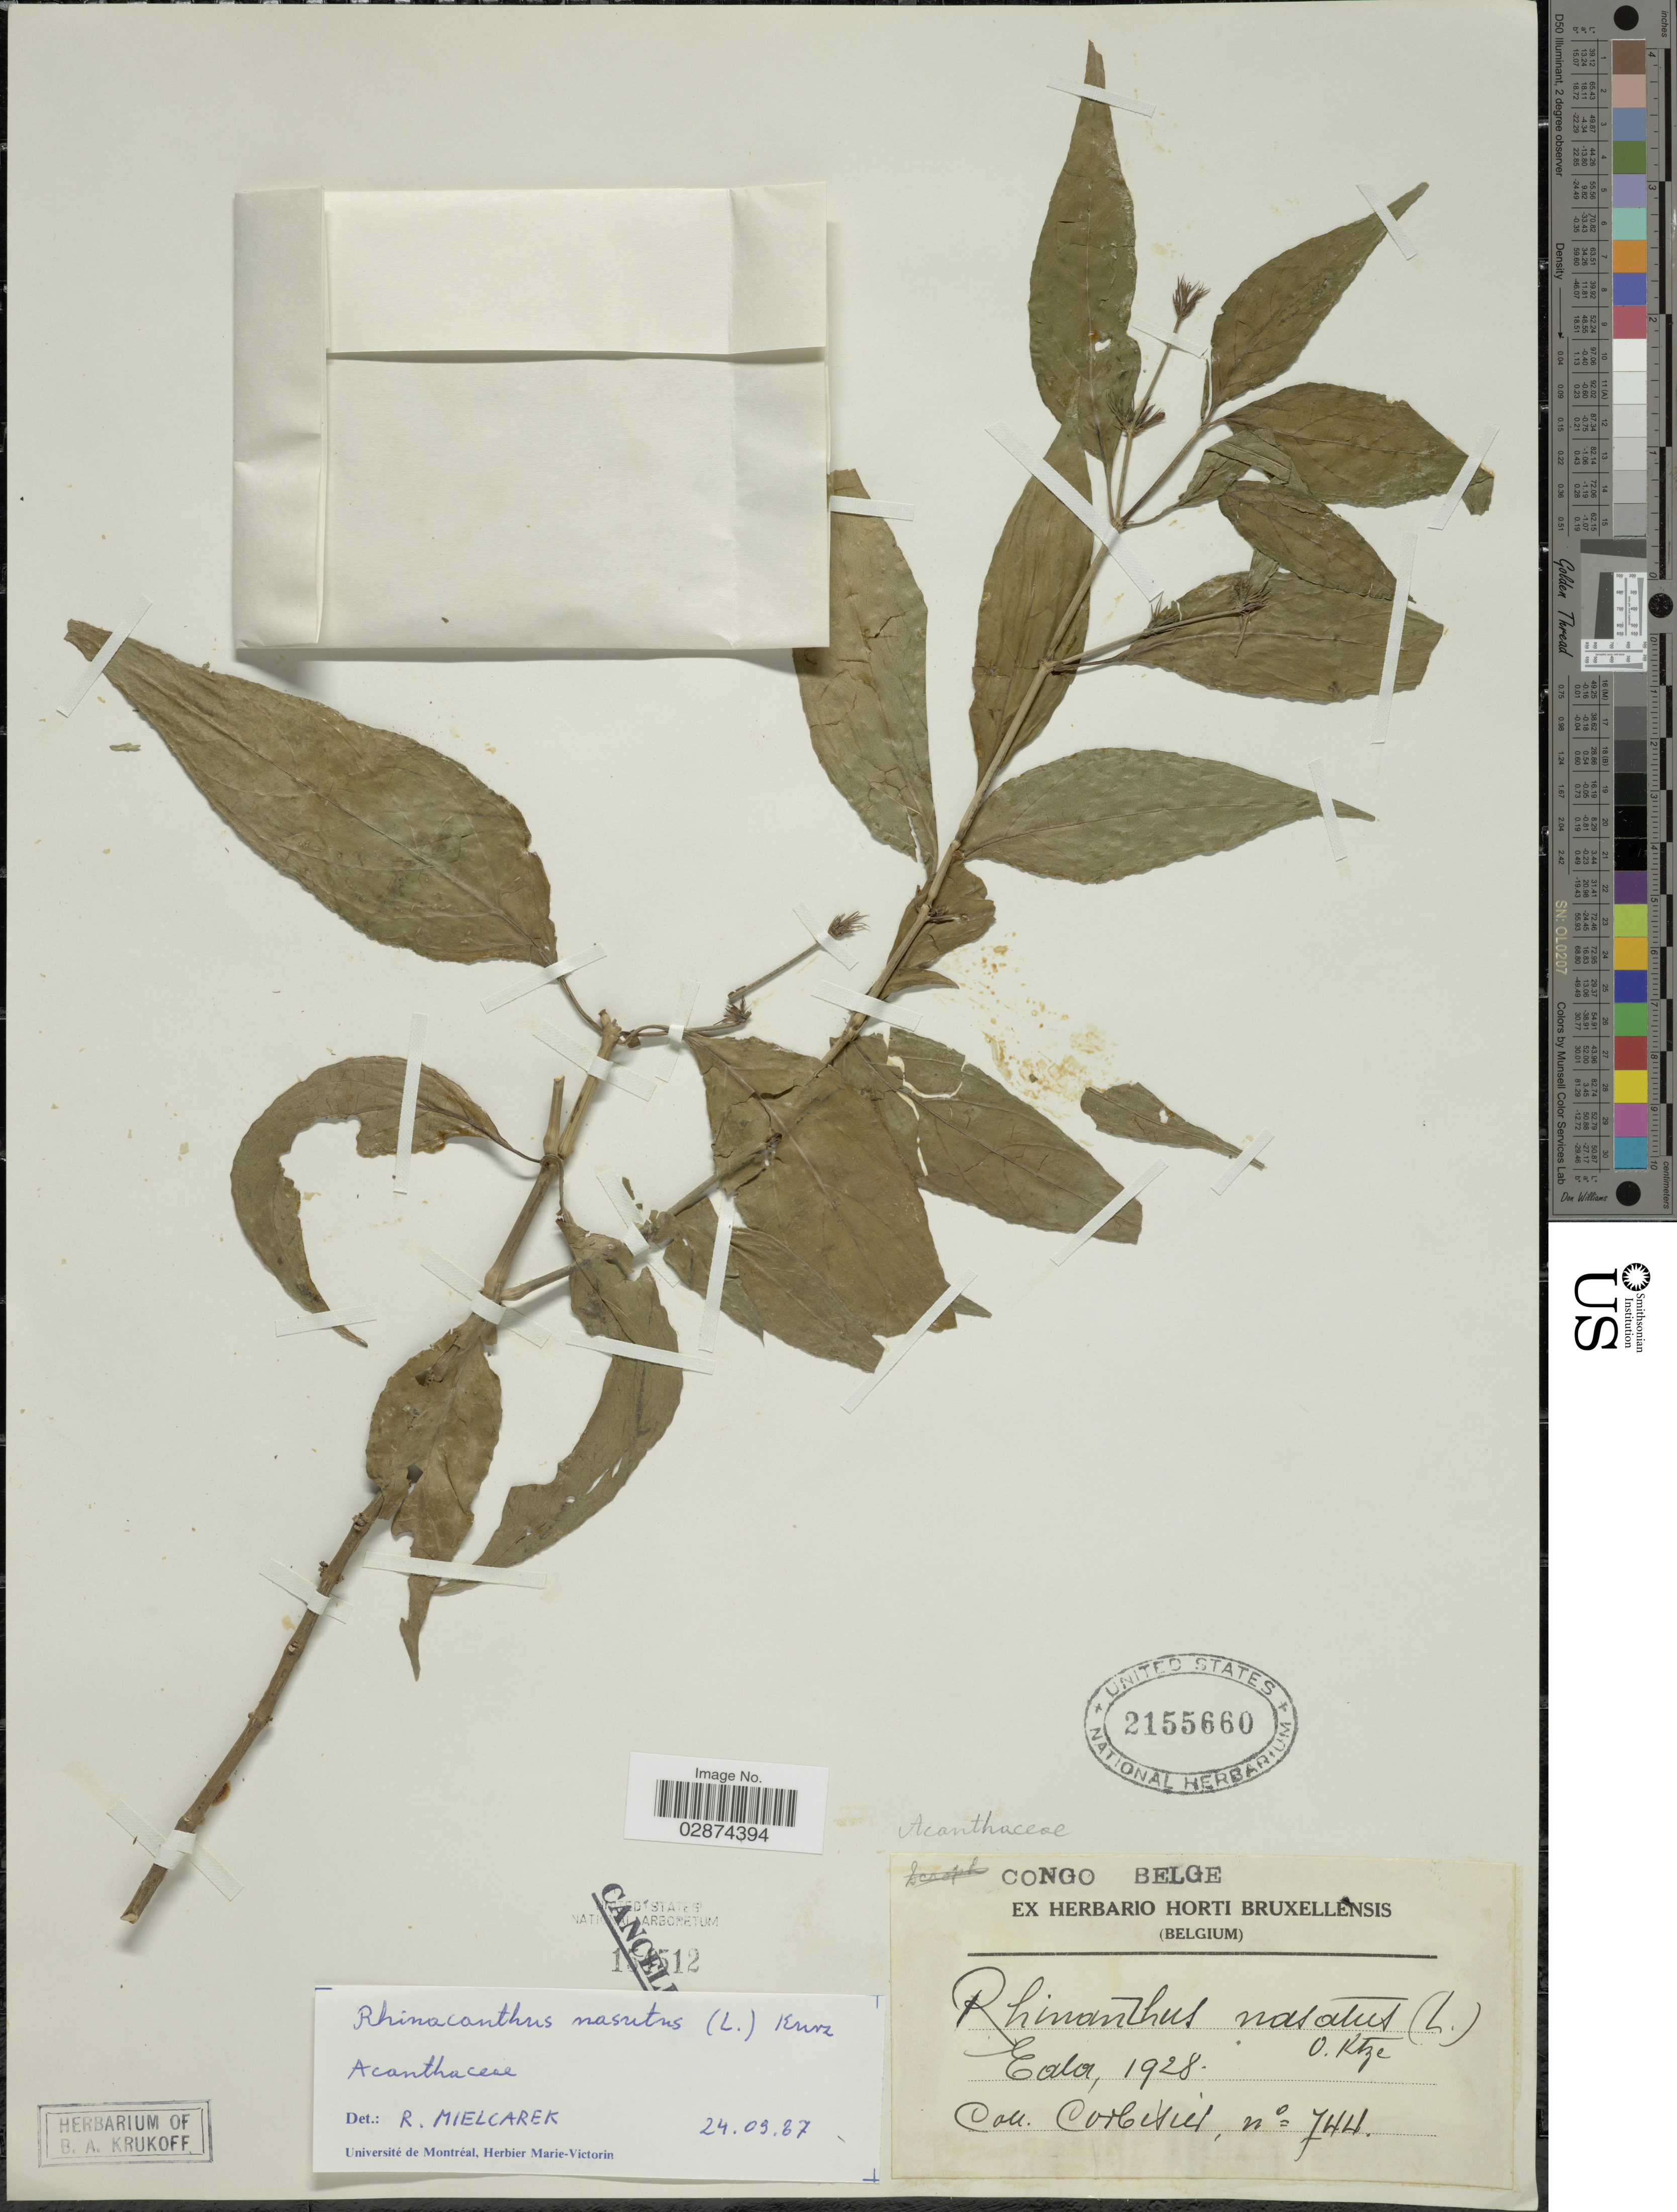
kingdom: Plantae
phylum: Tracheophyta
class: Magnoliopsida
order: Lamiales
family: Acanthaceae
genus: Rhinacanthus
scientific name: Rhinacanthus nasutus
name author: (L.) Kurz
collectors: -. Corbisier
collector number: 744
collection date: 1928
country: Congo, Democratic Republic of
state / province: Equateur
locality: Congo Belge. Eala.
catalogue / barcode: US 2155660